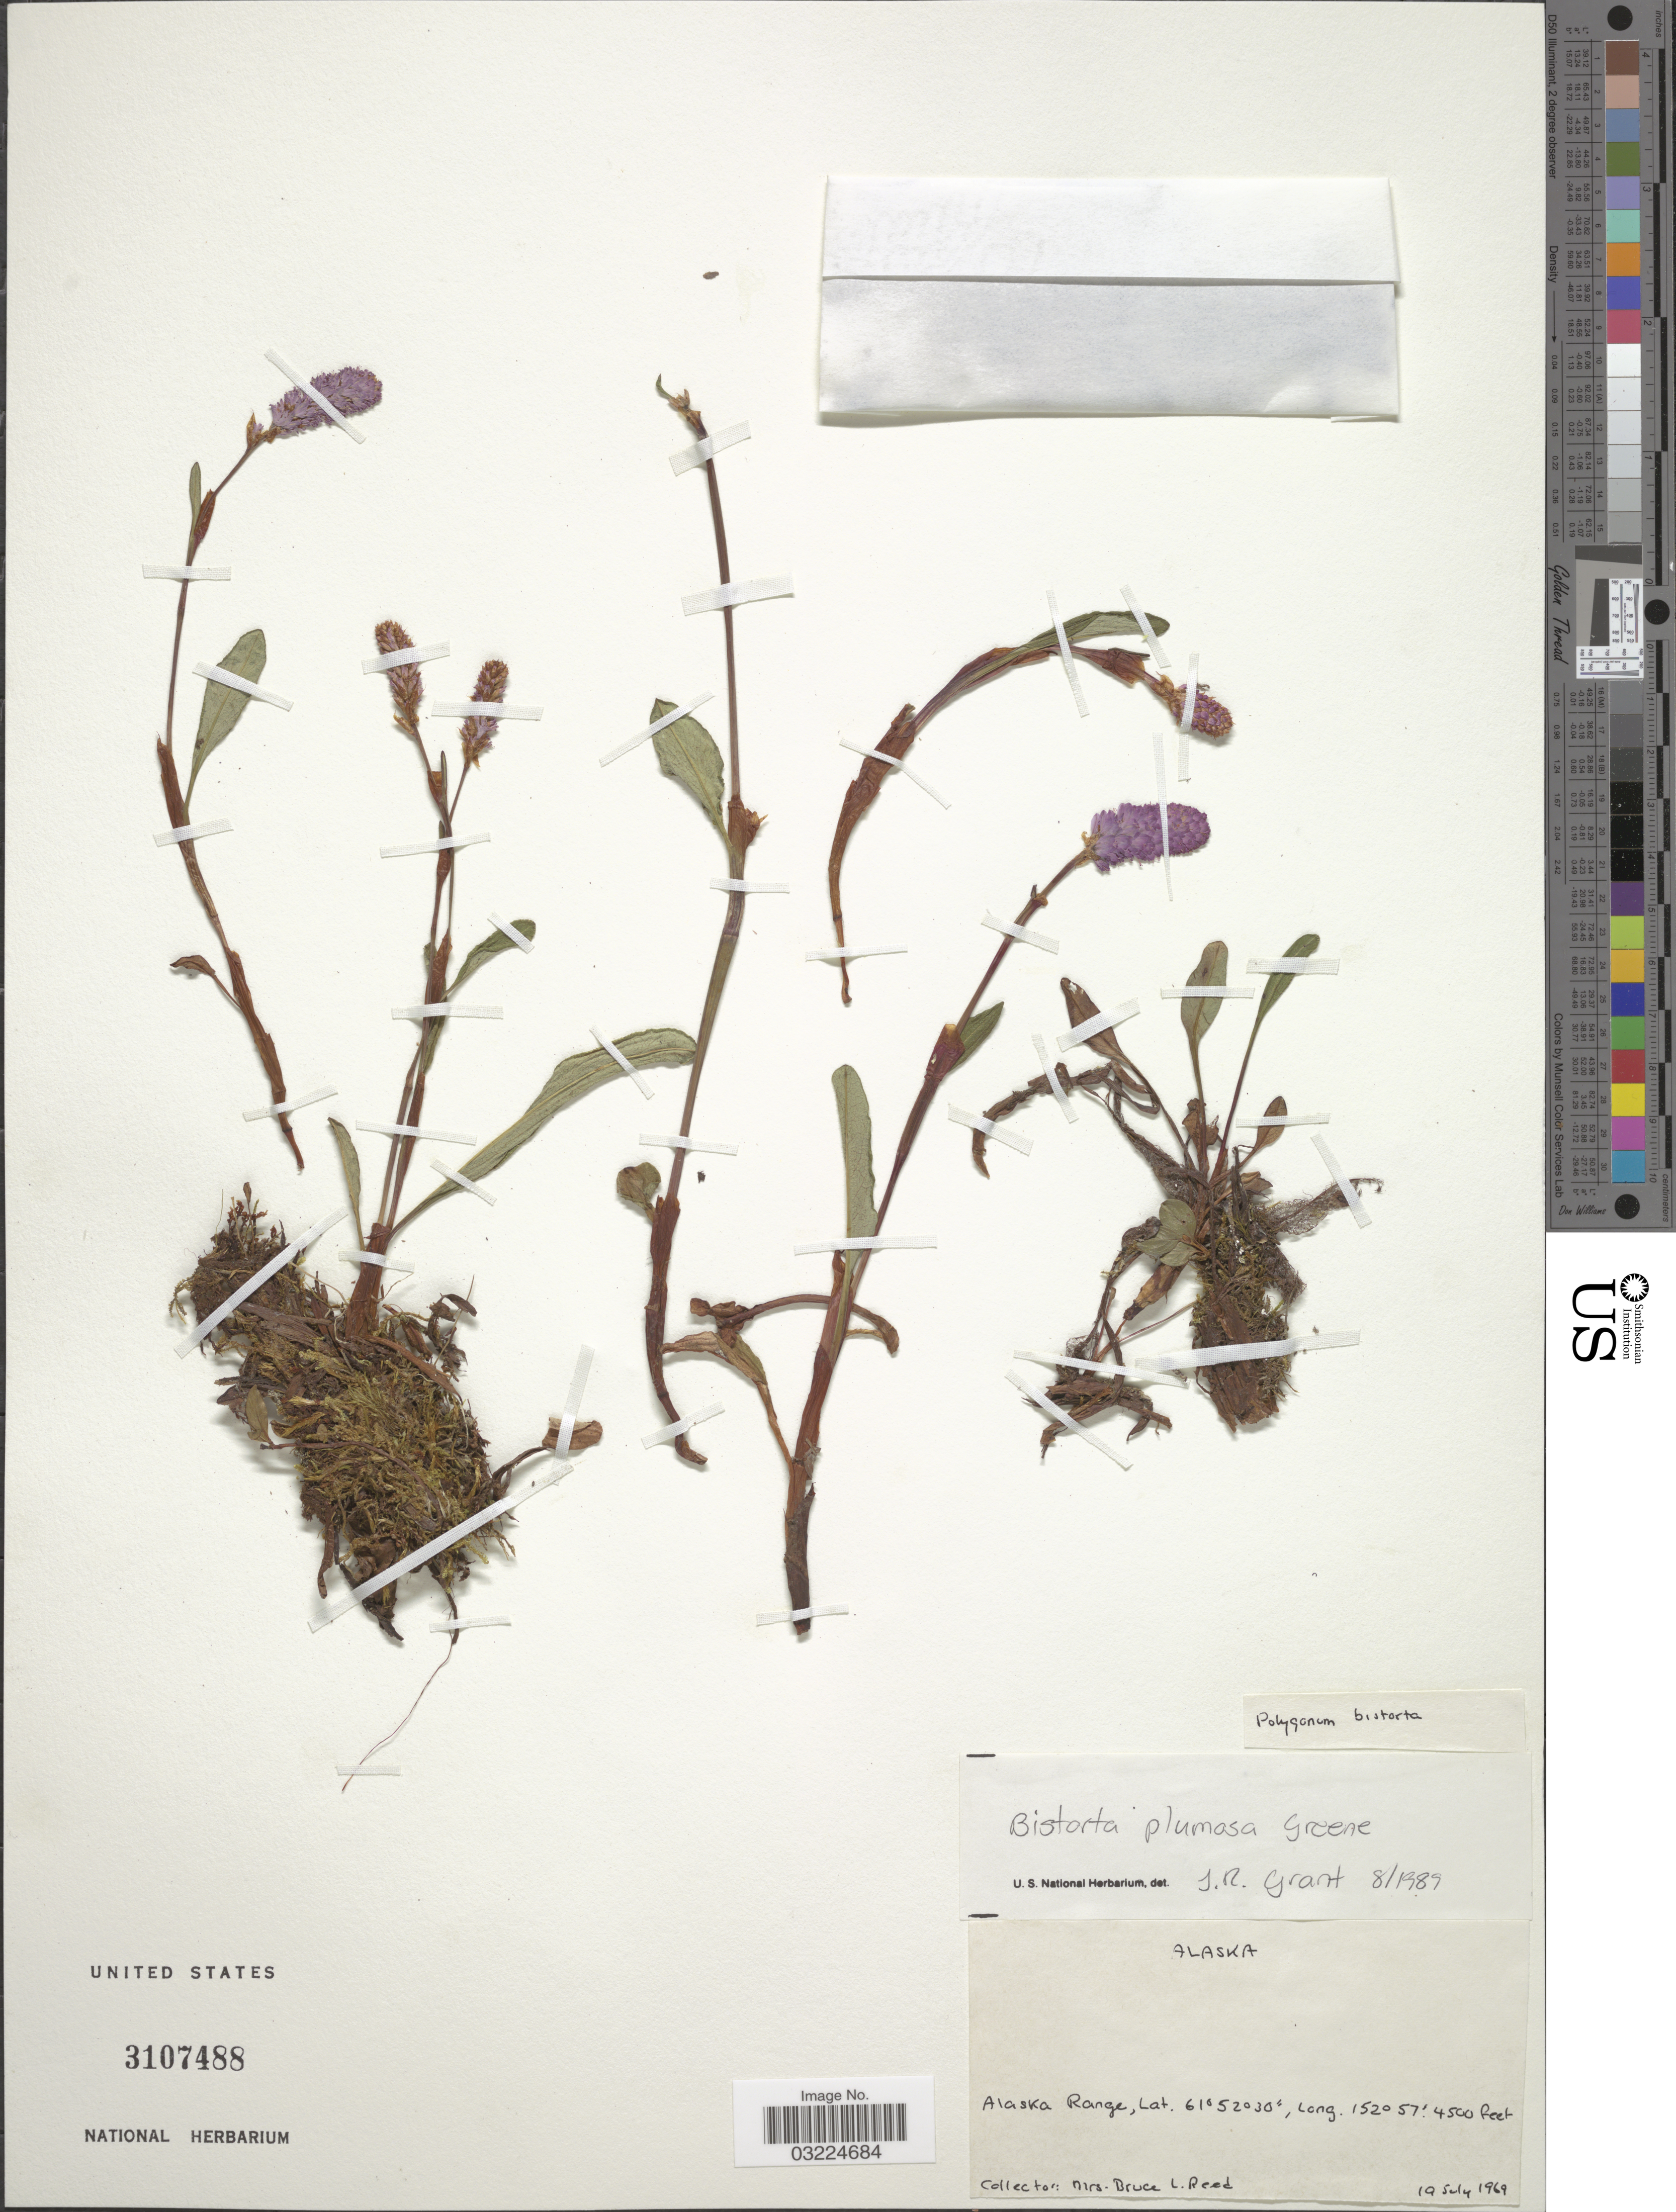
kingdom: Plantae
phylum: Tracheophyta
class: Magnoliopsida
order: Caryophyllales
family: Polygonaceae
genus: Bistorta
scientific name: Bistorta plumosa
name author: (Small) Greene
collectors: B. Reed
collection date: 1969-07-19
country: United States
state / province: Alaska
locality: Alaska Range.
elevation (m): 1372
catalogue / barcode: US 3107488